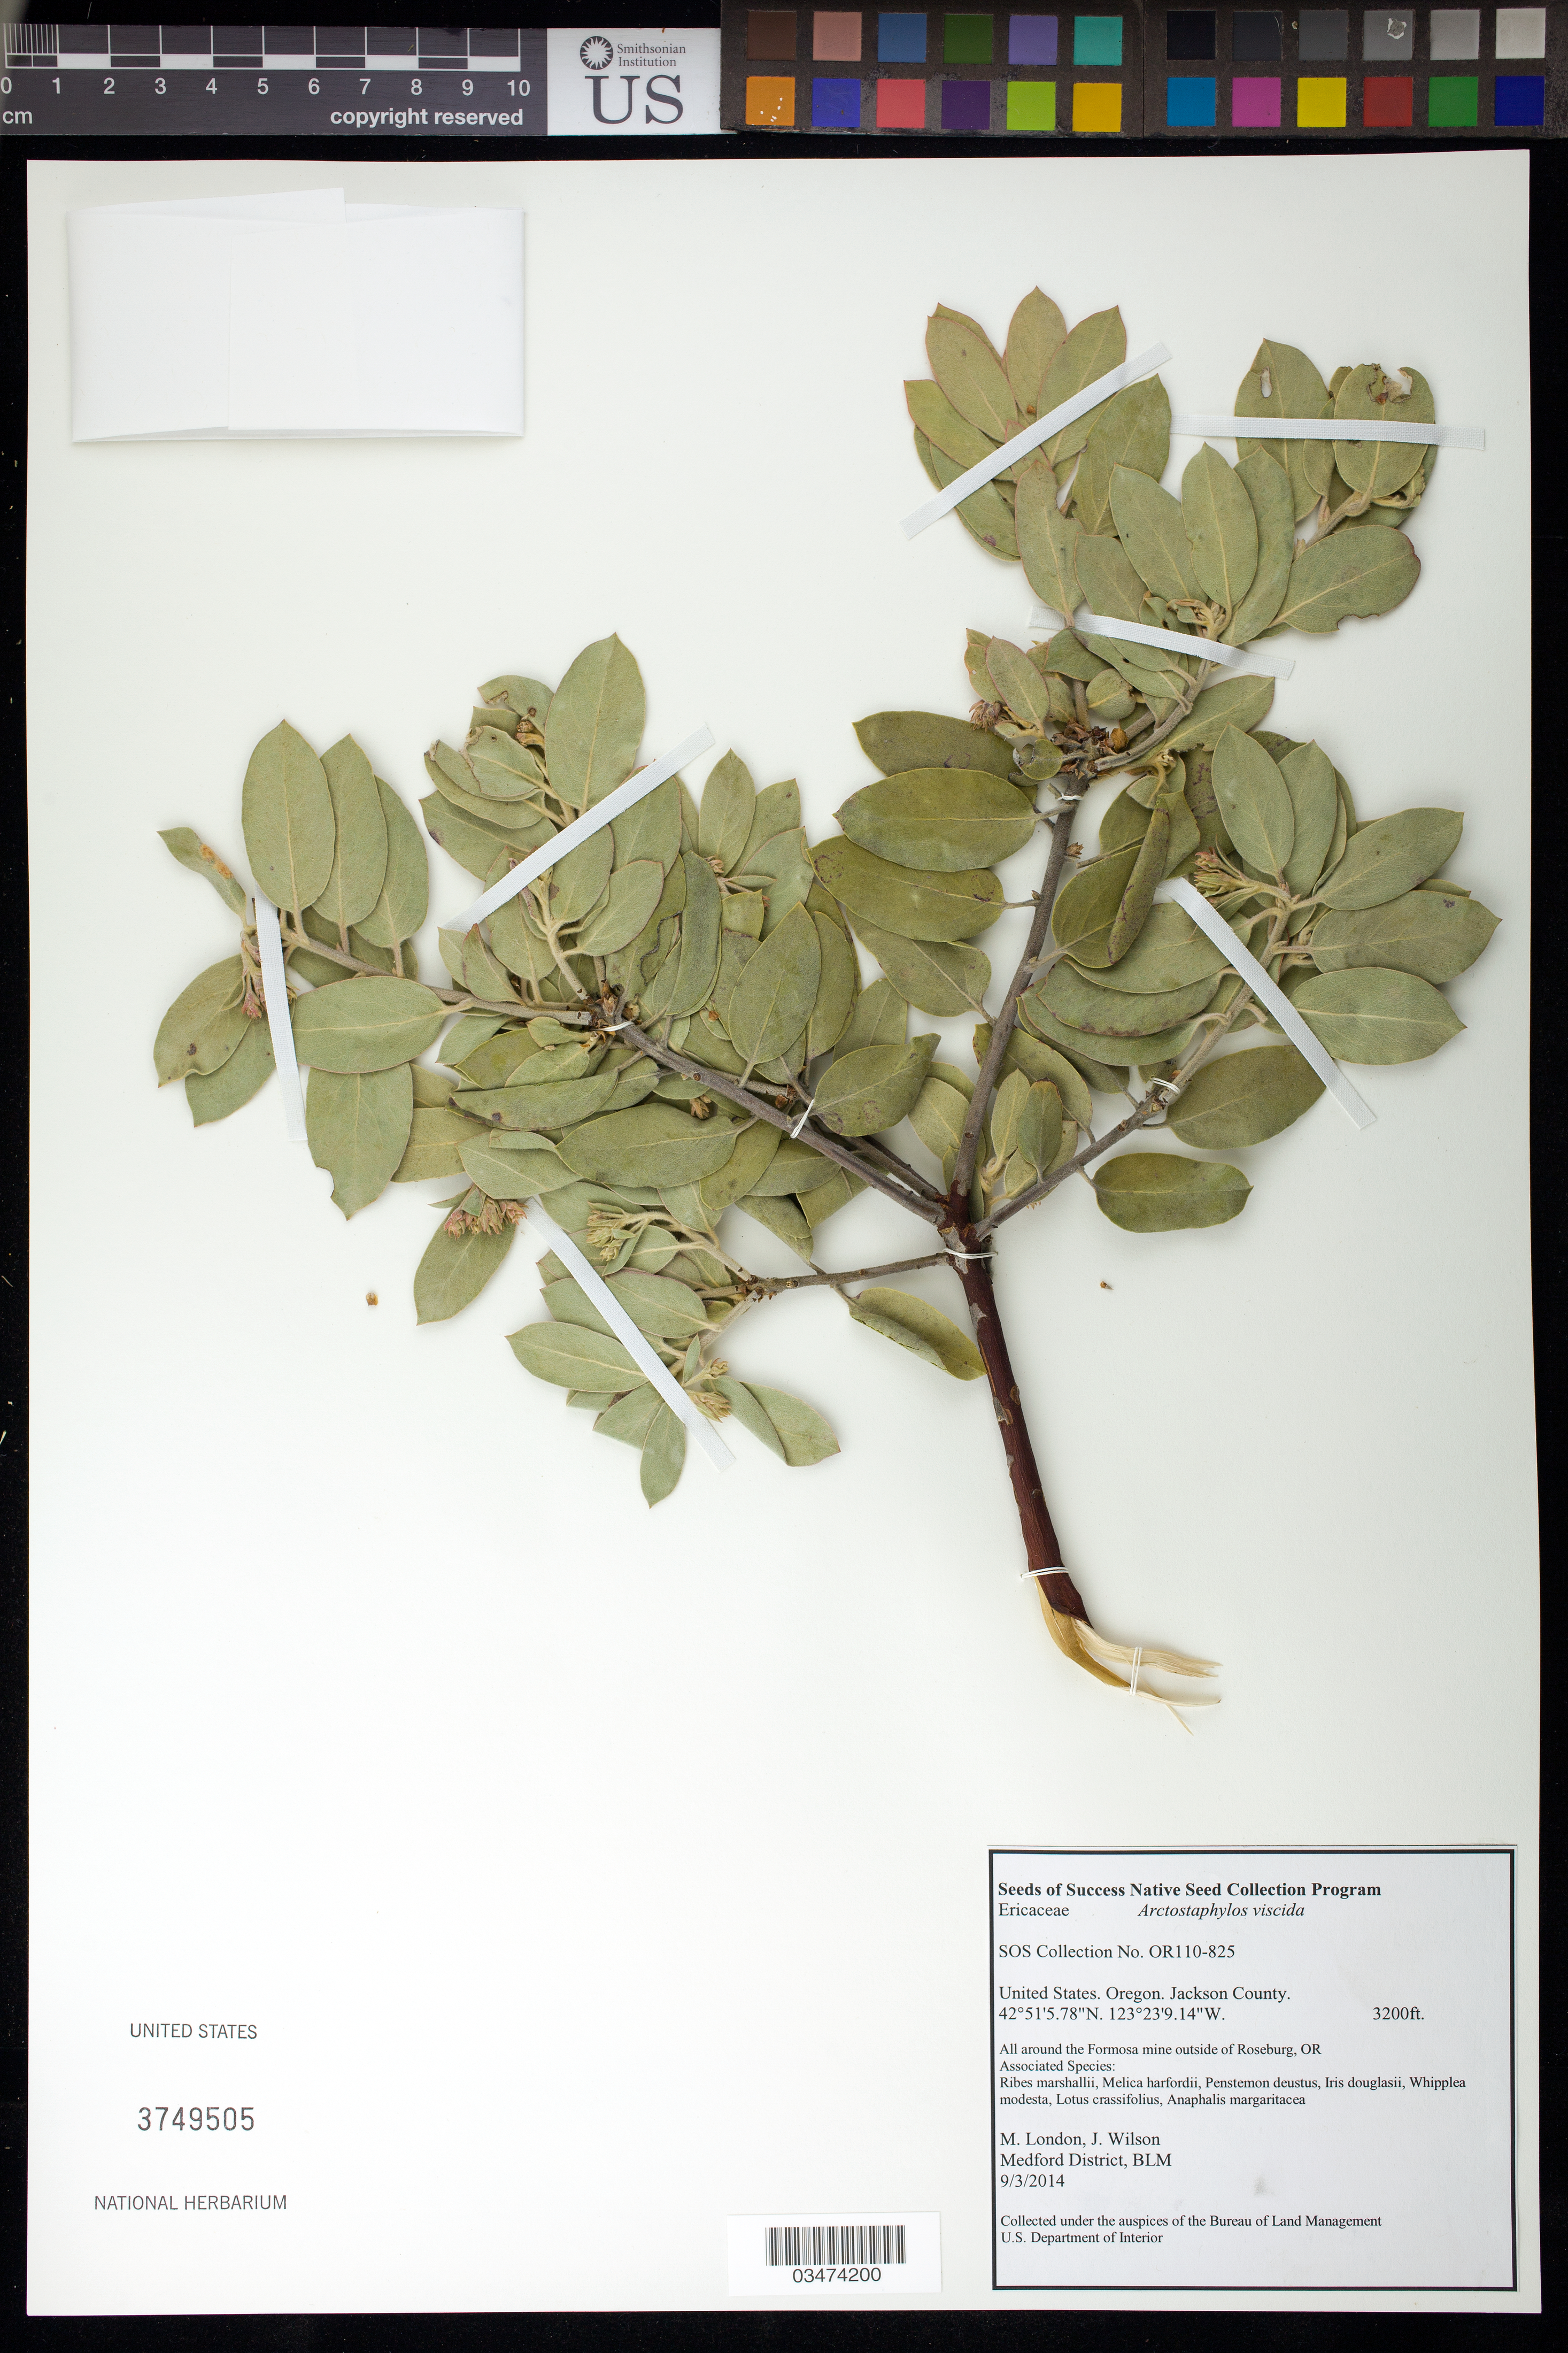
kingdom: Plantae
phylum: Tracheophyta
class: Magnoliopsida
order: Ericales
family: Ericaceae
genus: Arctostaphylos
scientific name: Arctostaphylos viscida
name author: Parry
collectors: M. London & J. Wilson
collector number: OR110-825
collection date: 2014-09-03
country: United States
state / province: Oregon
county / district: Jackson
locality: Around Formosa mine outside Roseburg, OR.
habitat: Associated species: Ribes marshallii, Melica harfordii, Penstemon deustus, Iris douglasii, etc.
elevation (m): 975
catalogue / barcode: US 3749505